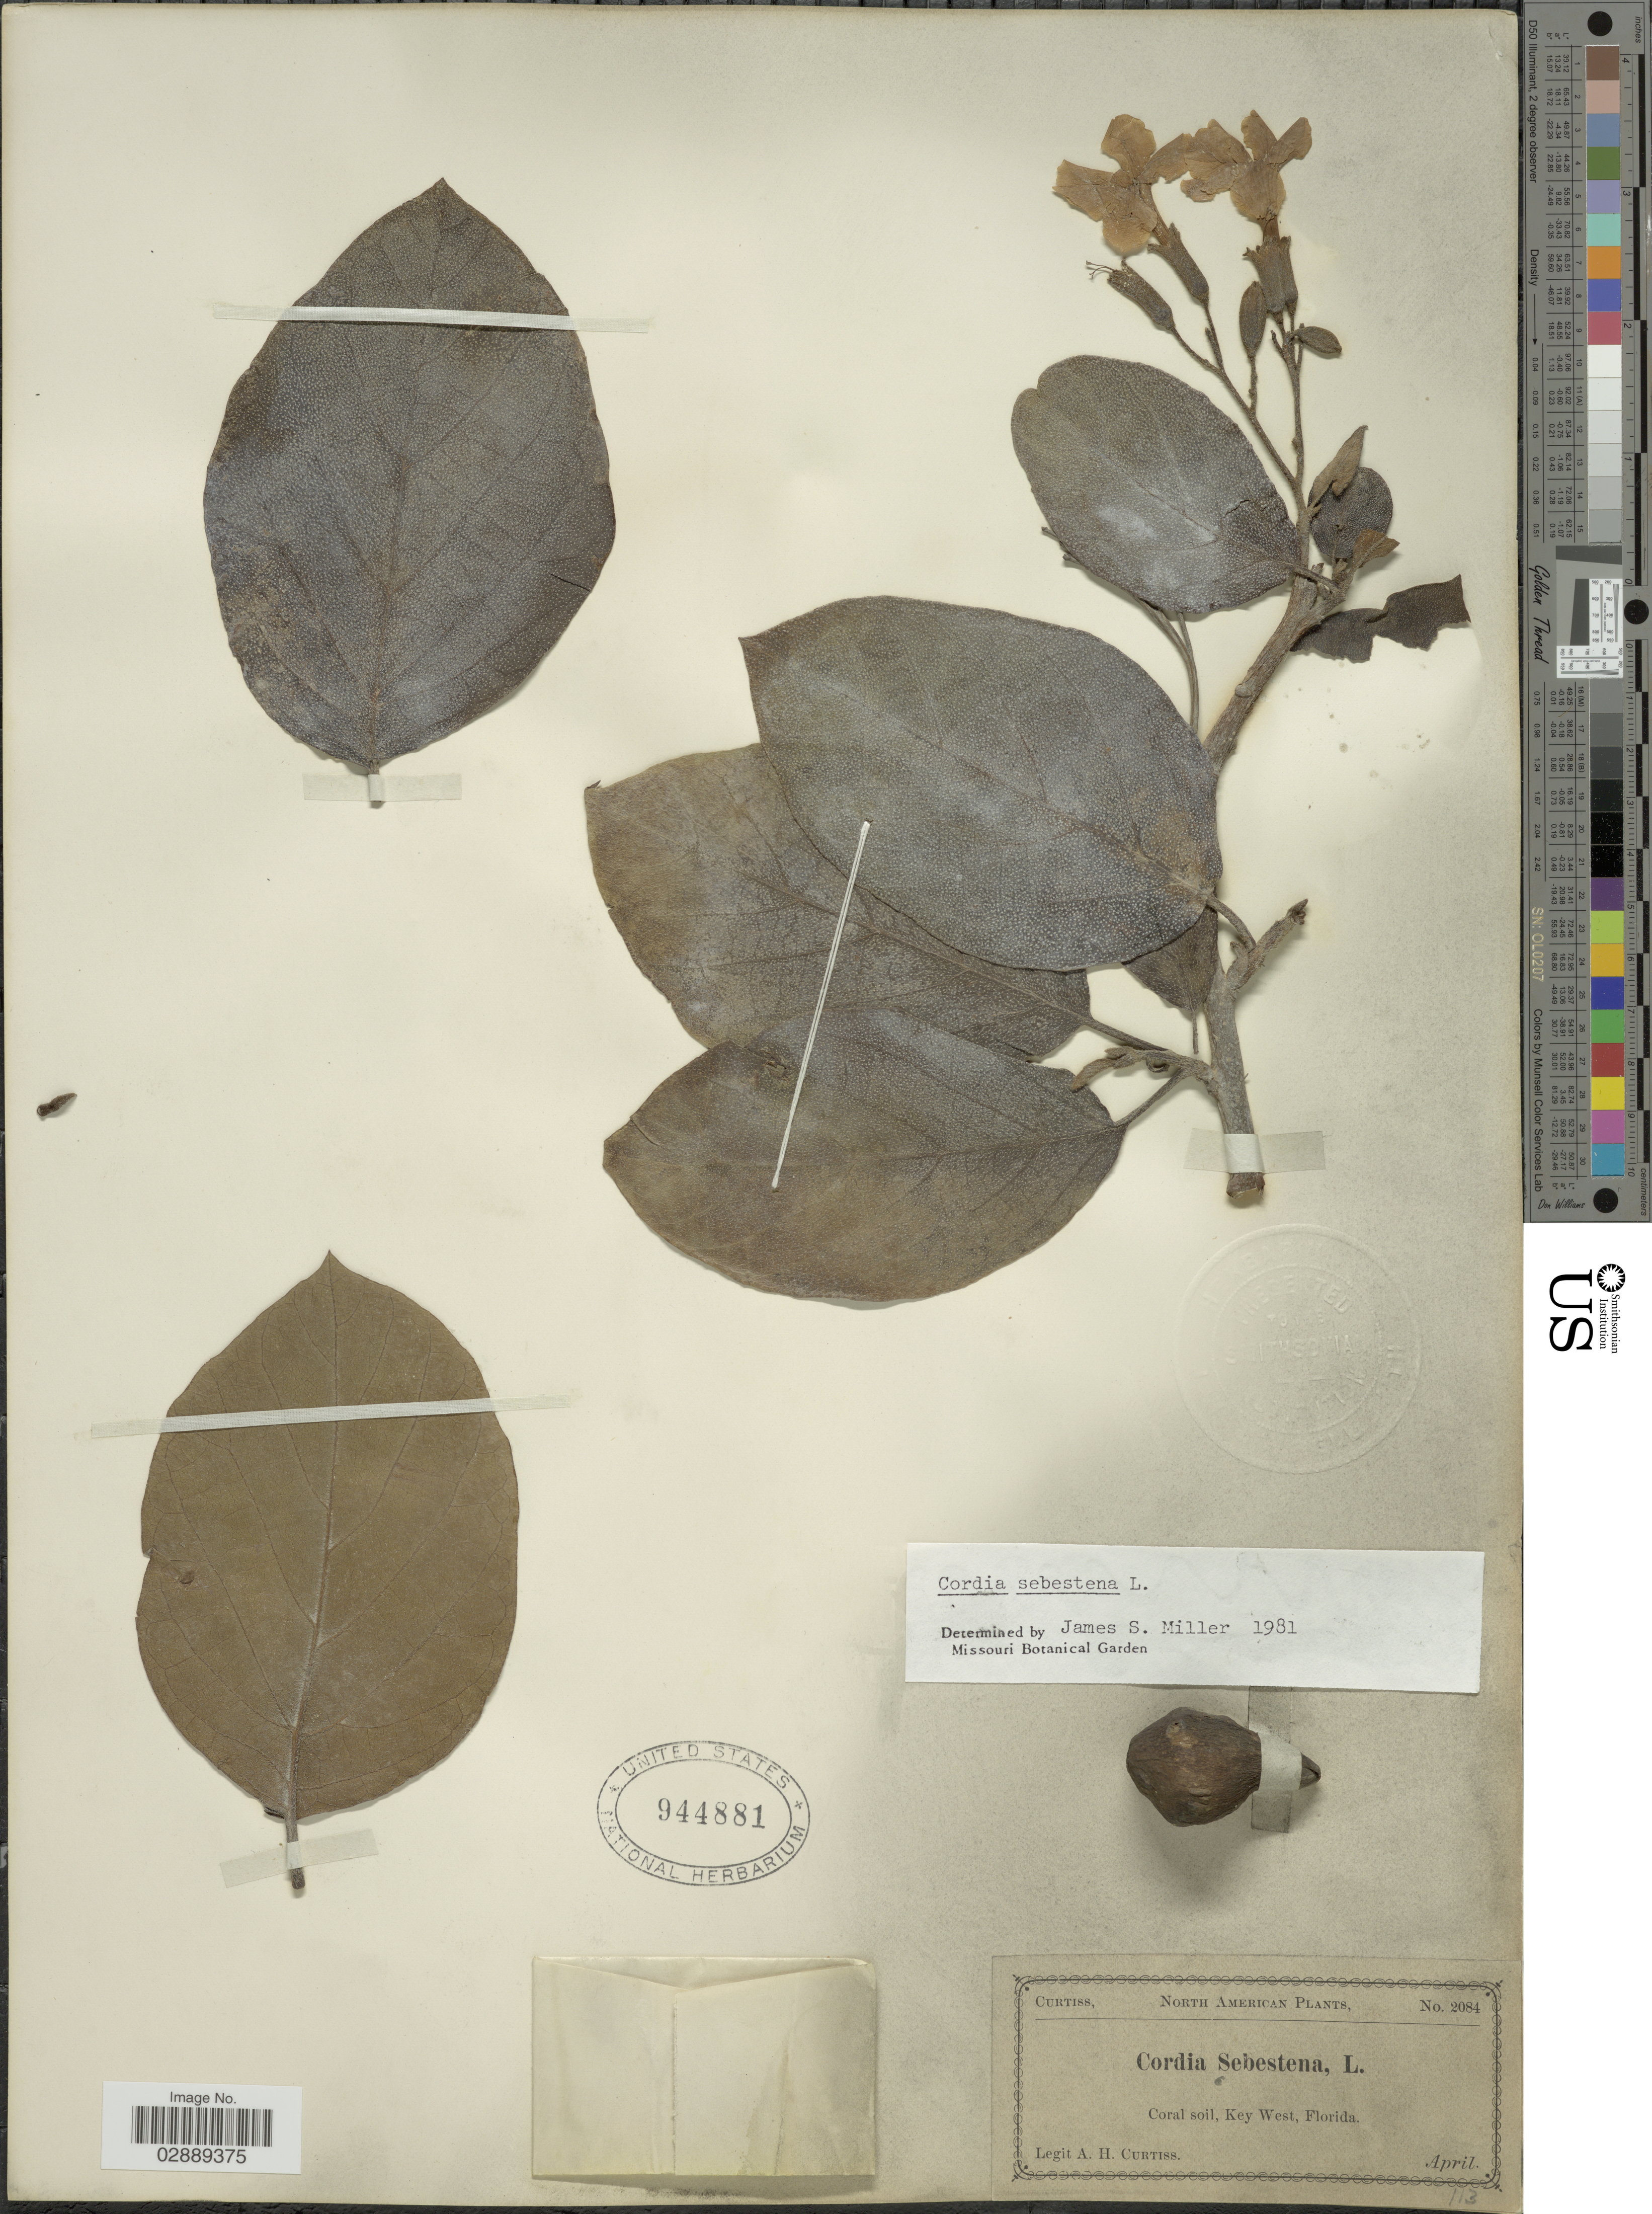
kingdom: Plantae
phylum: Tracheophyta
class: Magnoliopsida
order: Boraginales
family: Cordiaceae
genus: Cordia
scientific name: Cordia sebestena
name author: L.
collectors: A. H. Curtiss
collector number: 2084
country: United States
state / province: Florida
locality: Coral soil, Key West.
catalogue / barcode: US 944881